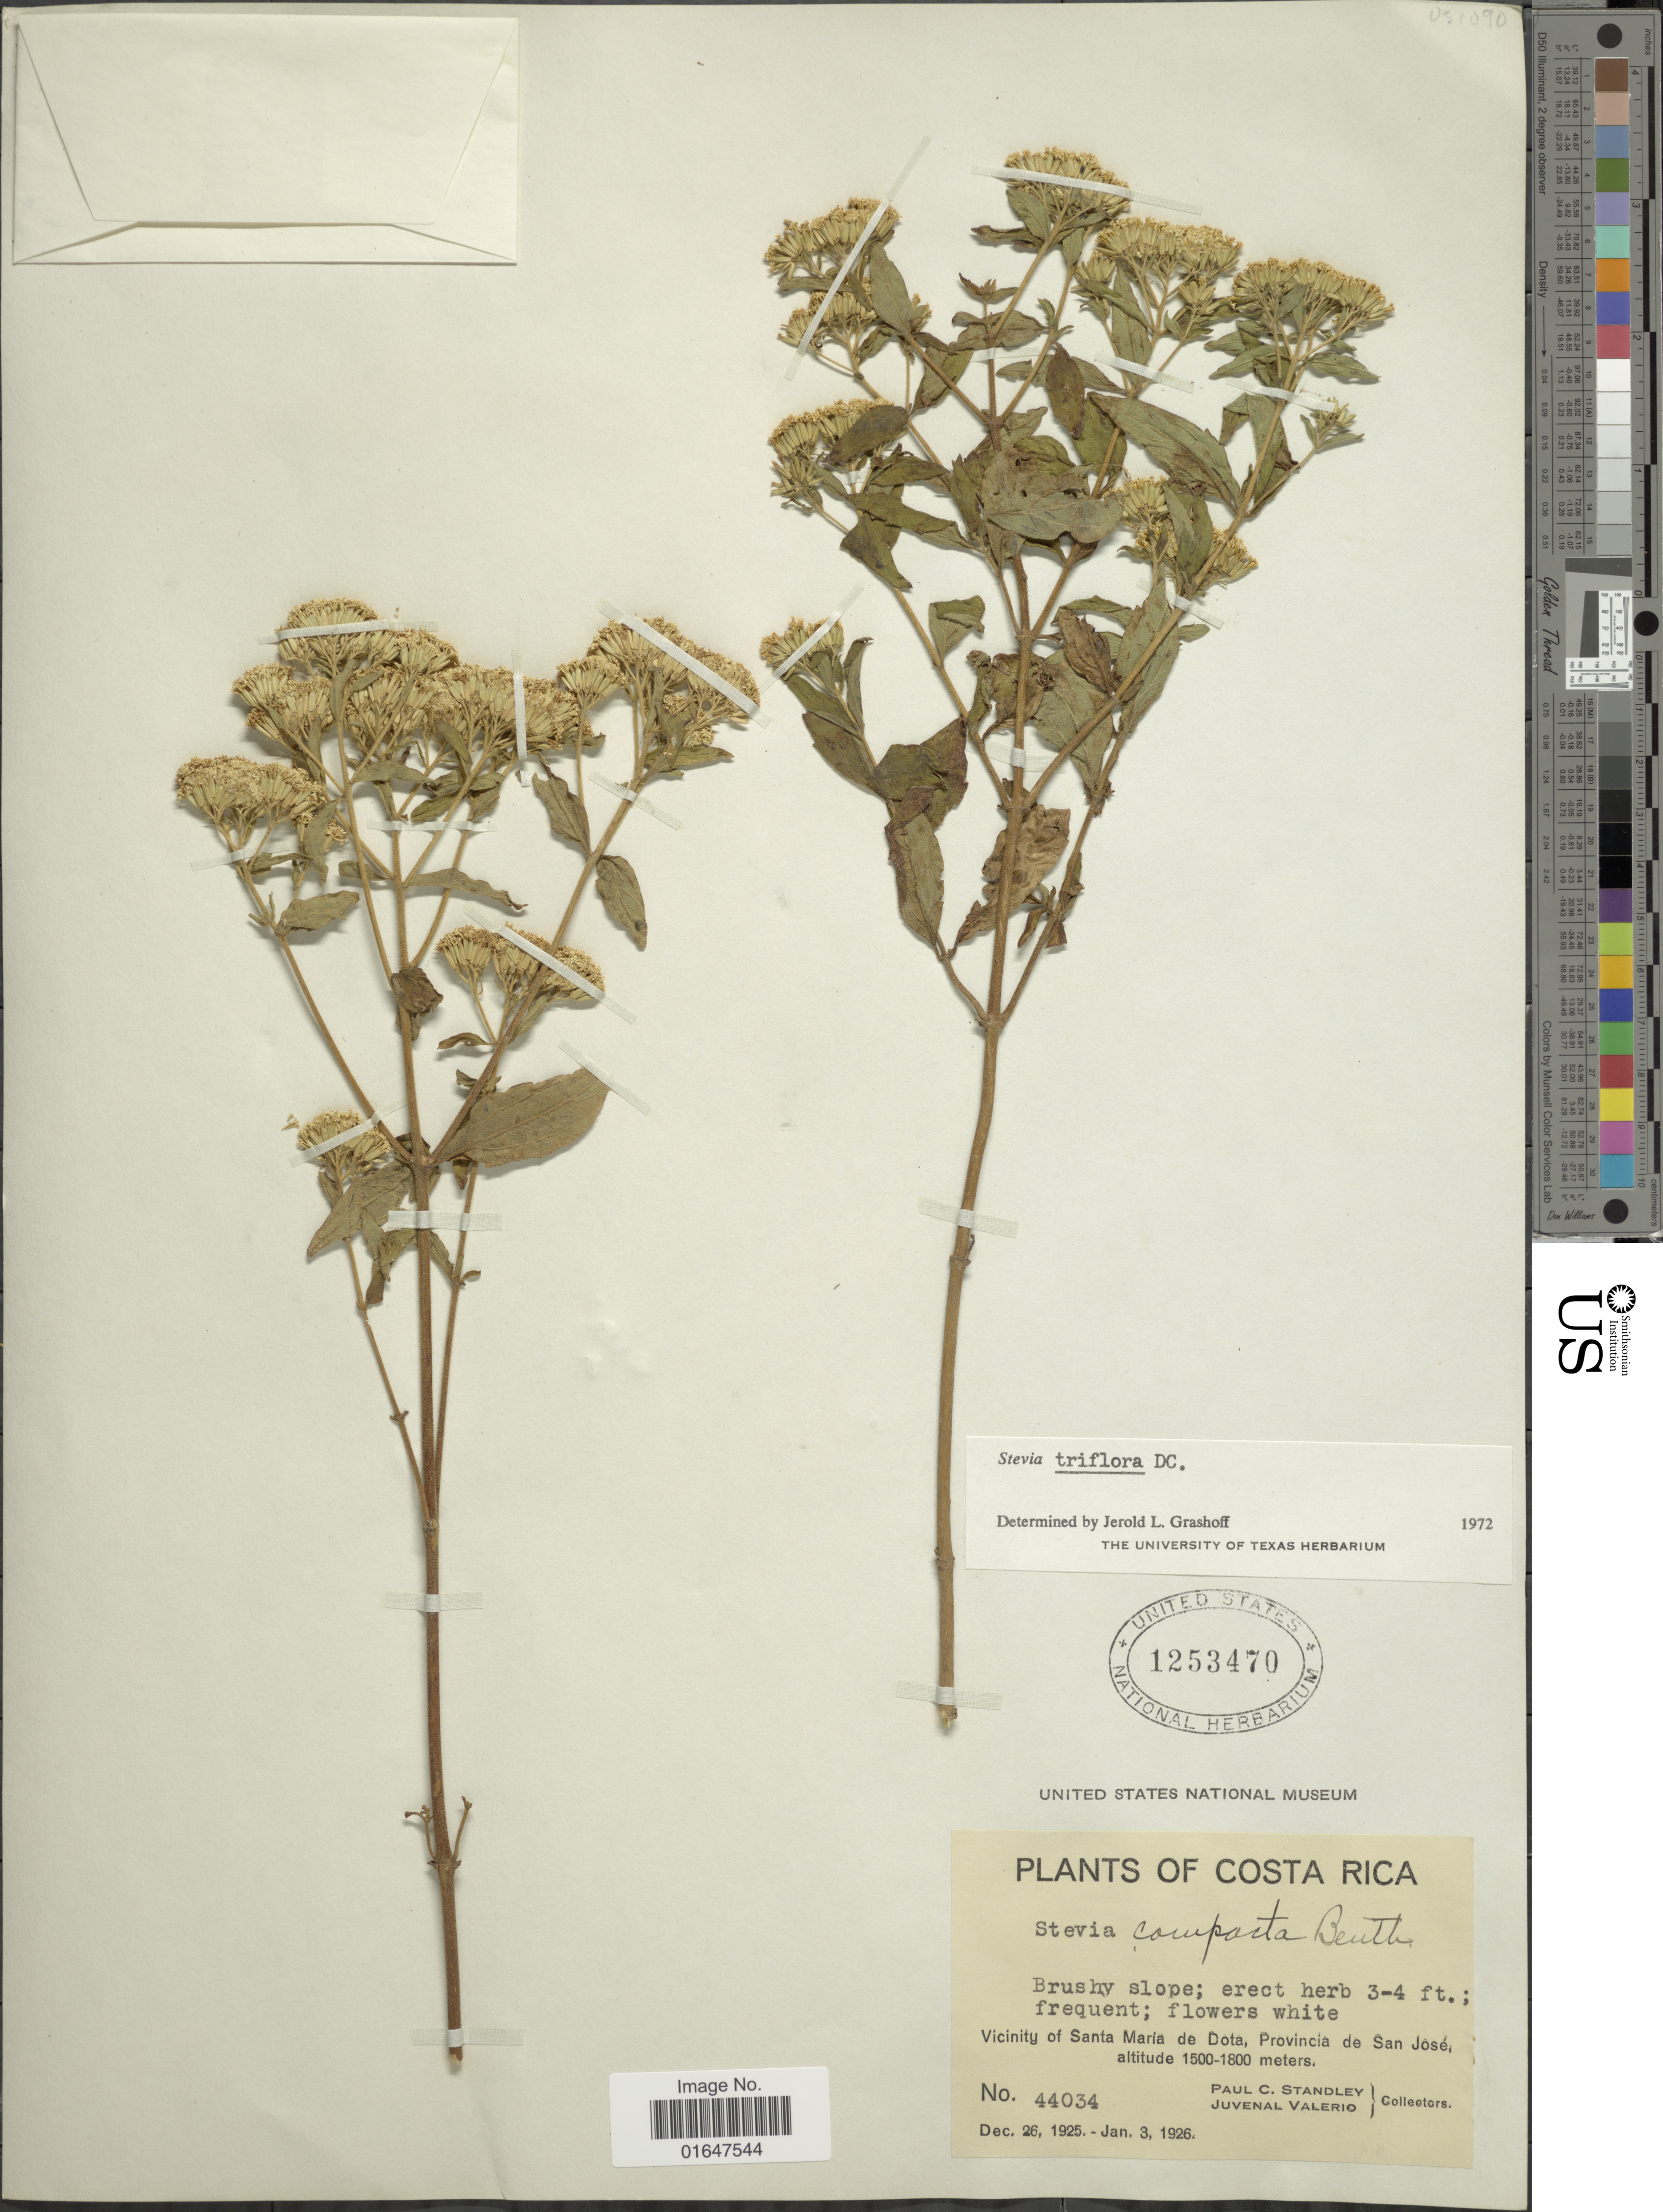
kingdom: Plantae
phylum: Tracheophyta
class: Magnoliopsida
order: Asterales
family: Asteraceae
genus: Stevia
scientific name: Stevia triflora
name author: DC.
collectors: P. C. Standley & J. Valerio R.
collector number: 44034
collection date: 1925-12-26/1926-01-03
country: Costa Rica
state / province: San José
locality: Vicinity of Santa Maria de Dota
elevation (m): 1500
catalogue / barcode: US 1253470